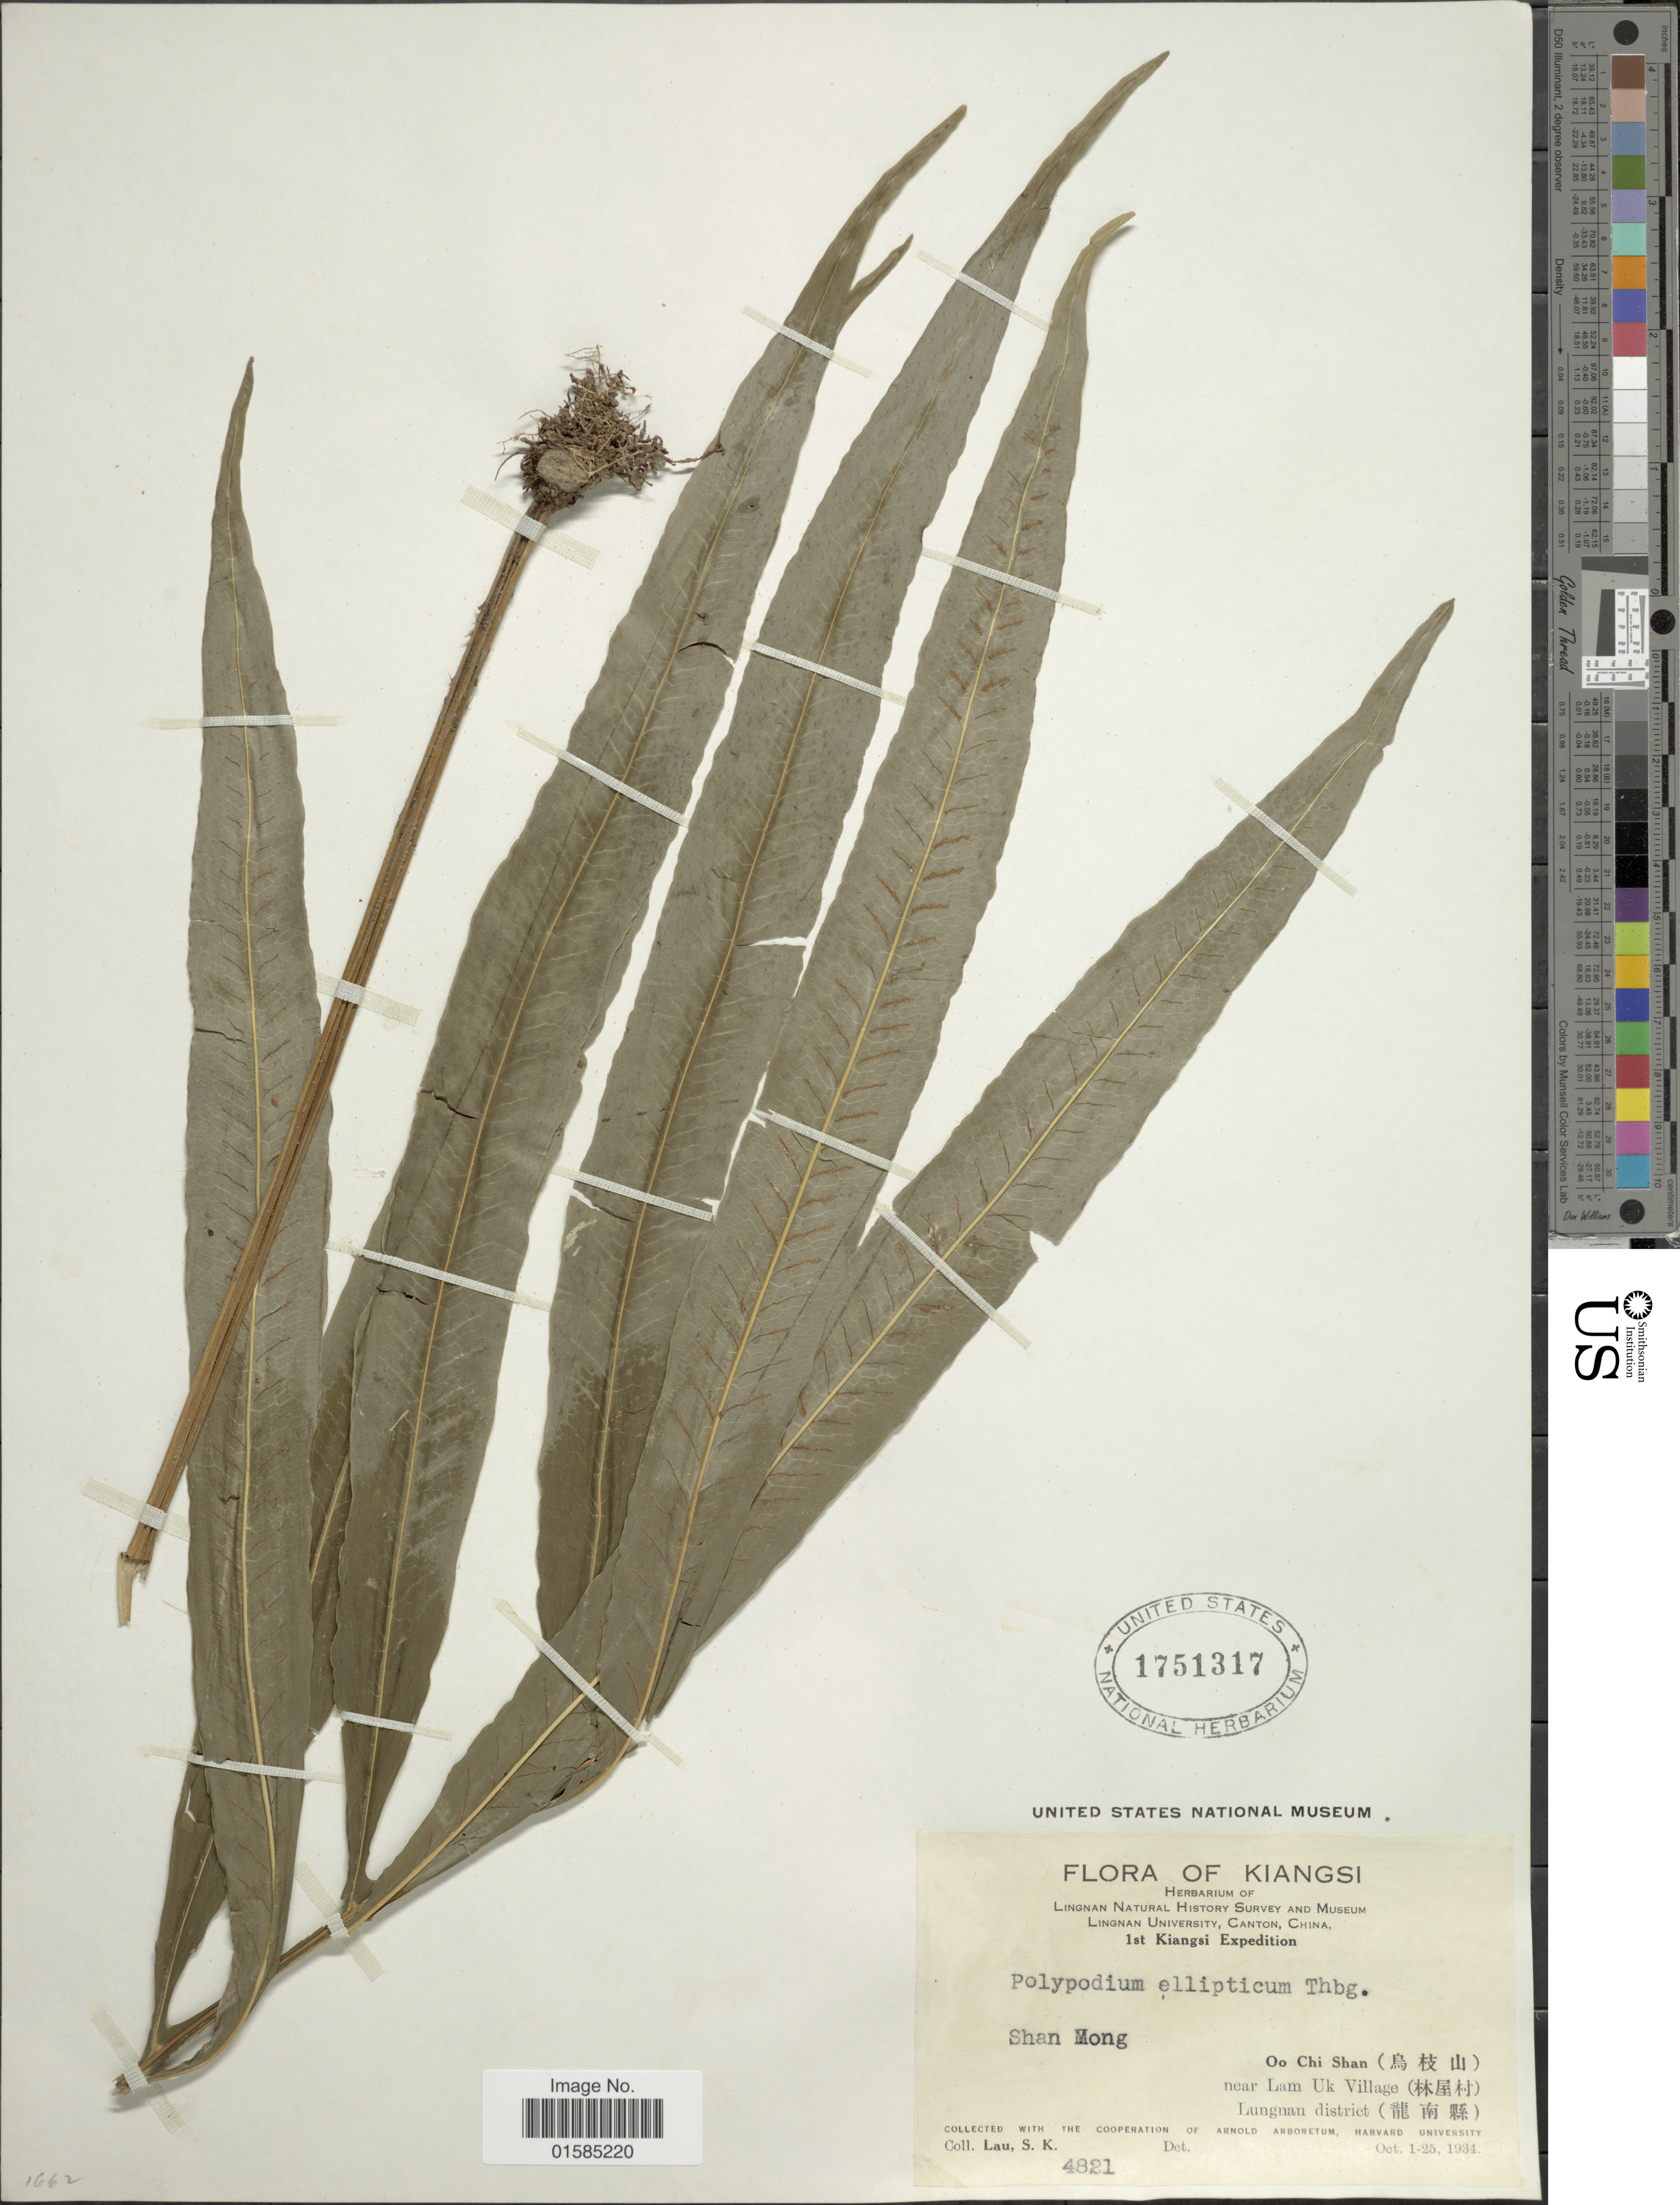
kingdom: Plantae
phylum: Tracheophyta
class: Polypodiopsida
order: Polypodiales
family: Polypodiaceae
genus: Leptochilus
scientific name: Leptochilus ellipticus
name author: (Thunb.) Noot.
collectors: S. K. Lau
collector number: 4821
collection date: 1934-10-01/1934-10-25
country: China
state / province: Jiangxi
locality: Kiangsi, Shan Mong, Oo Chi Shan near Lam Uk Village, Lungnan District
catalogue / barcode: US 1751317